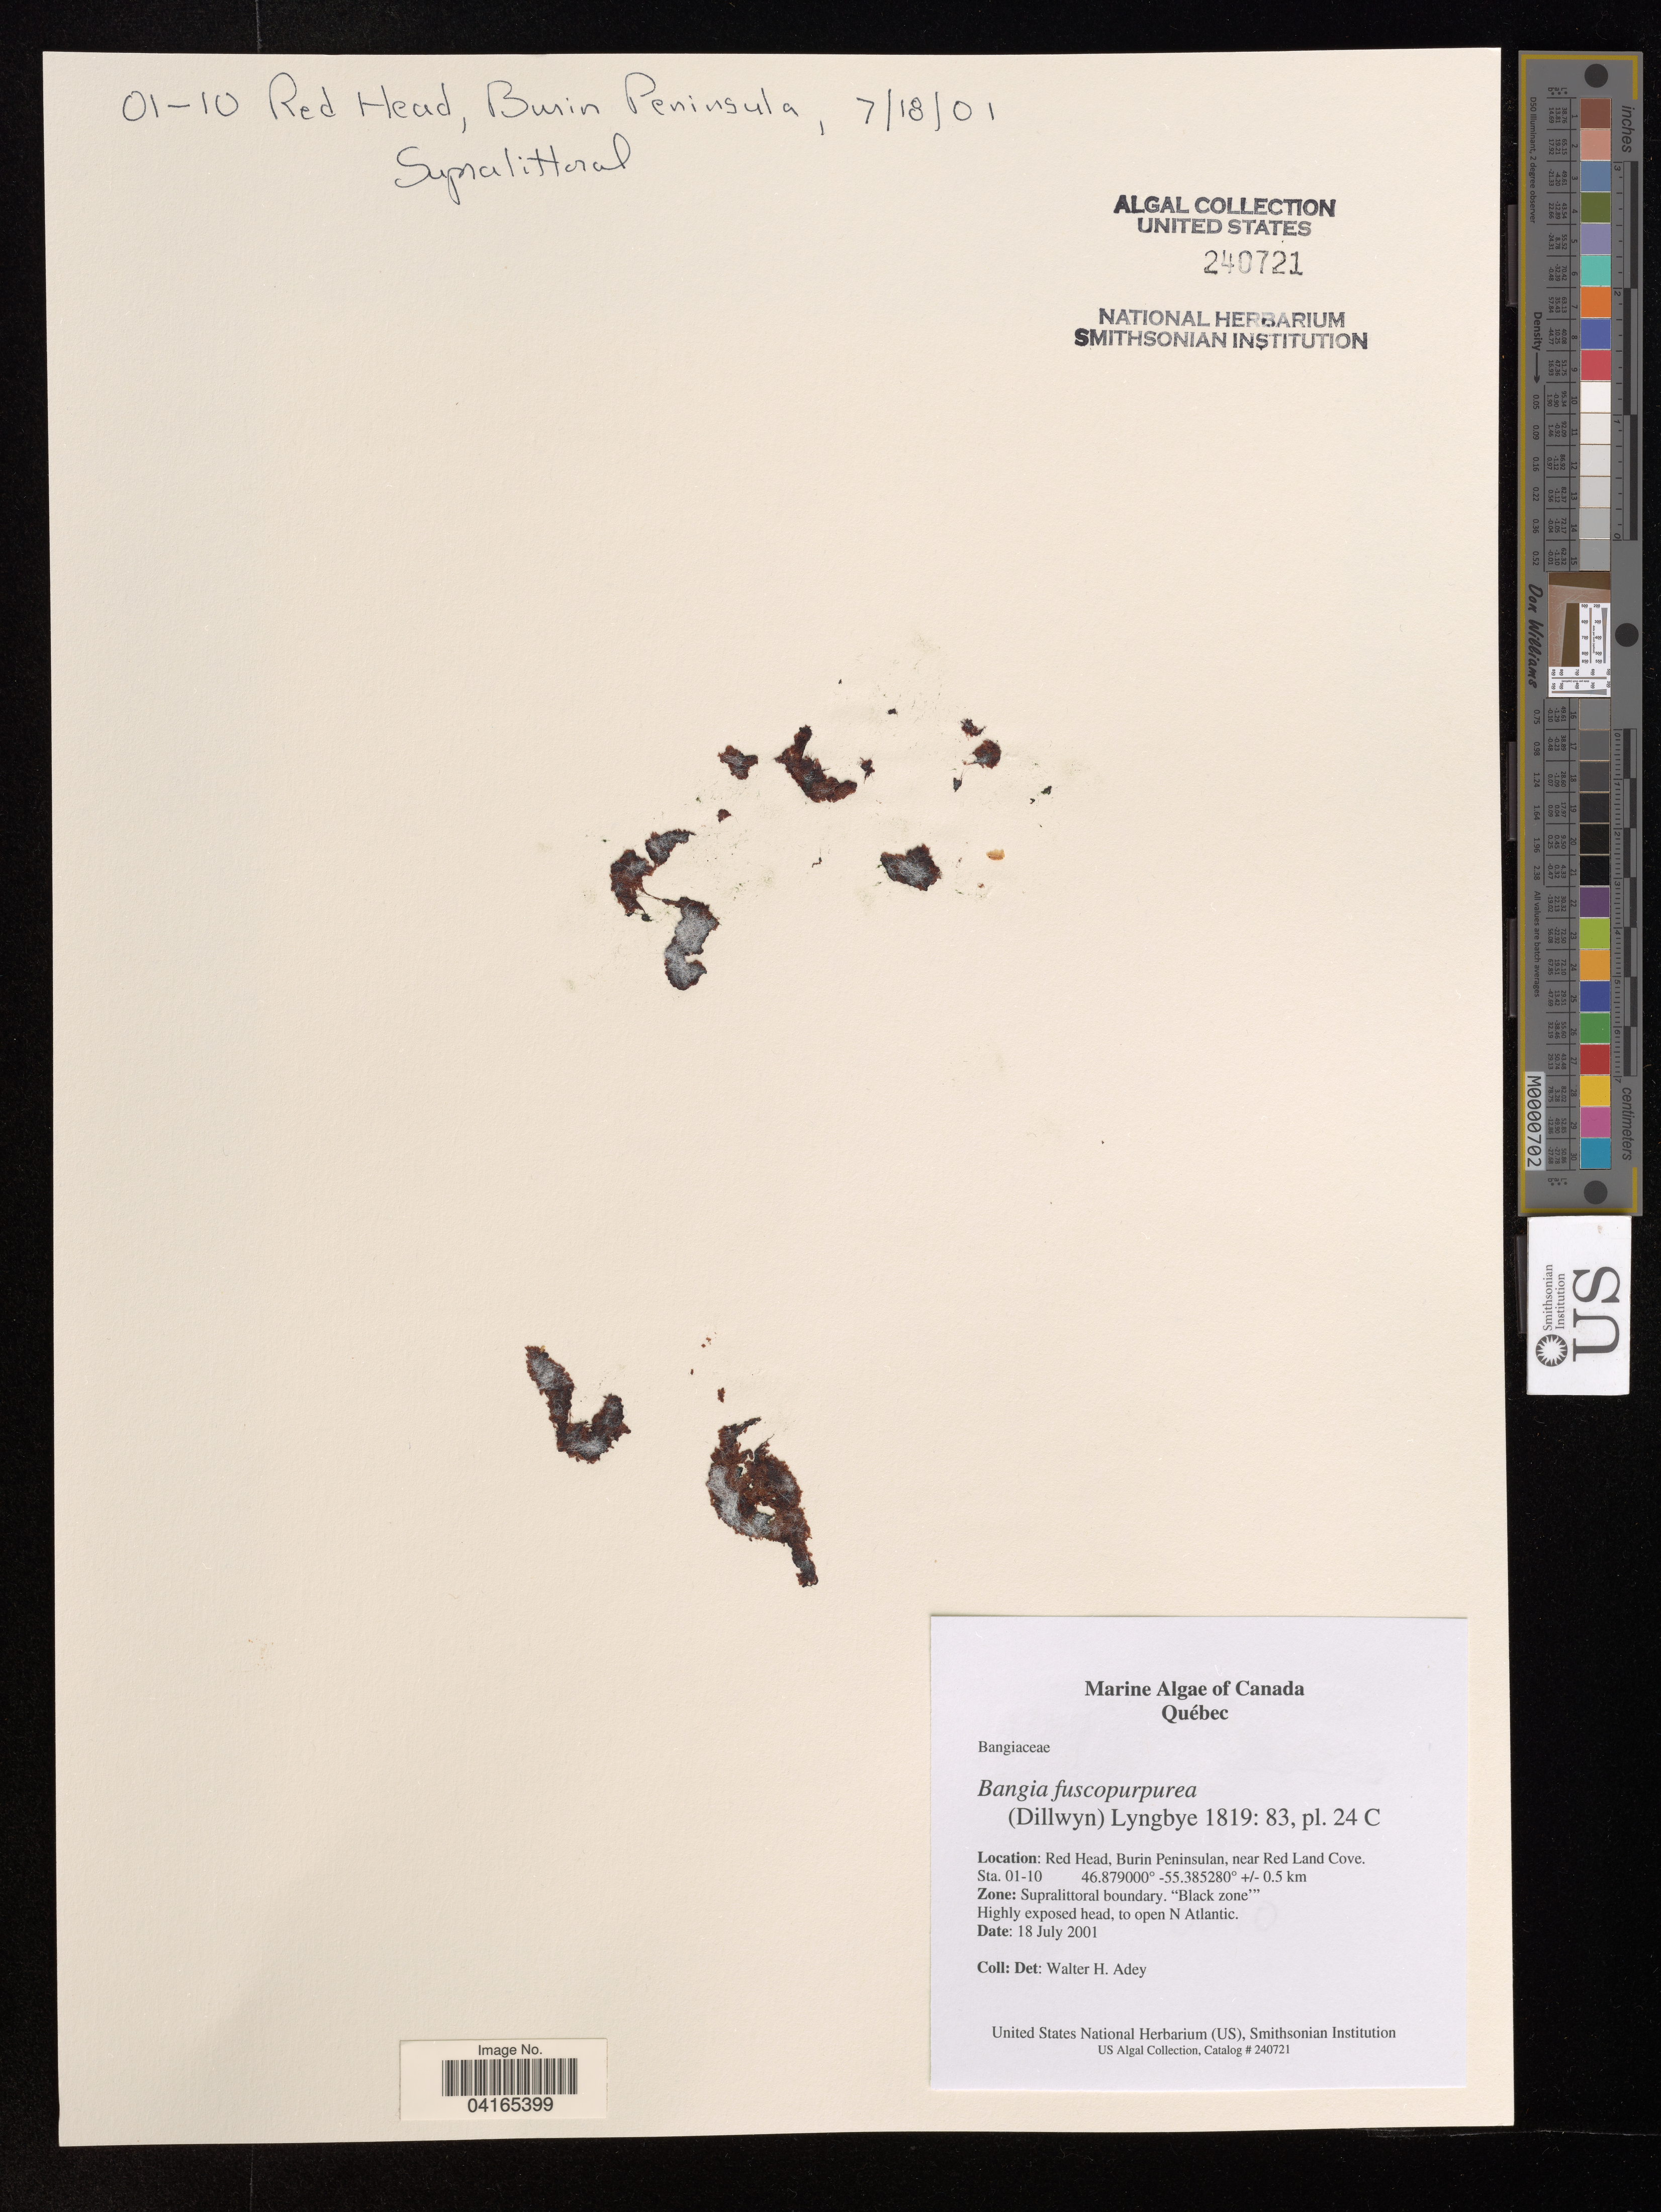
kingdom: Plantae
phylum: Rhodophyta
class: Bangiophyceae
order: Bangiales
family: Bangiaceae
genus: Bangia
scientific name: Bangia fuscopurpurea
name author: (Dillwyn) Lyngb.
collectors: W. H. Adey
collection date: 2001-07-18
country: Canada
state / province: Newfoundland and Labrador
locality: Red Head, Burin Peninsula, near Red Land Cove. Sta. 01-10.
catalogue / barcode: US 240721